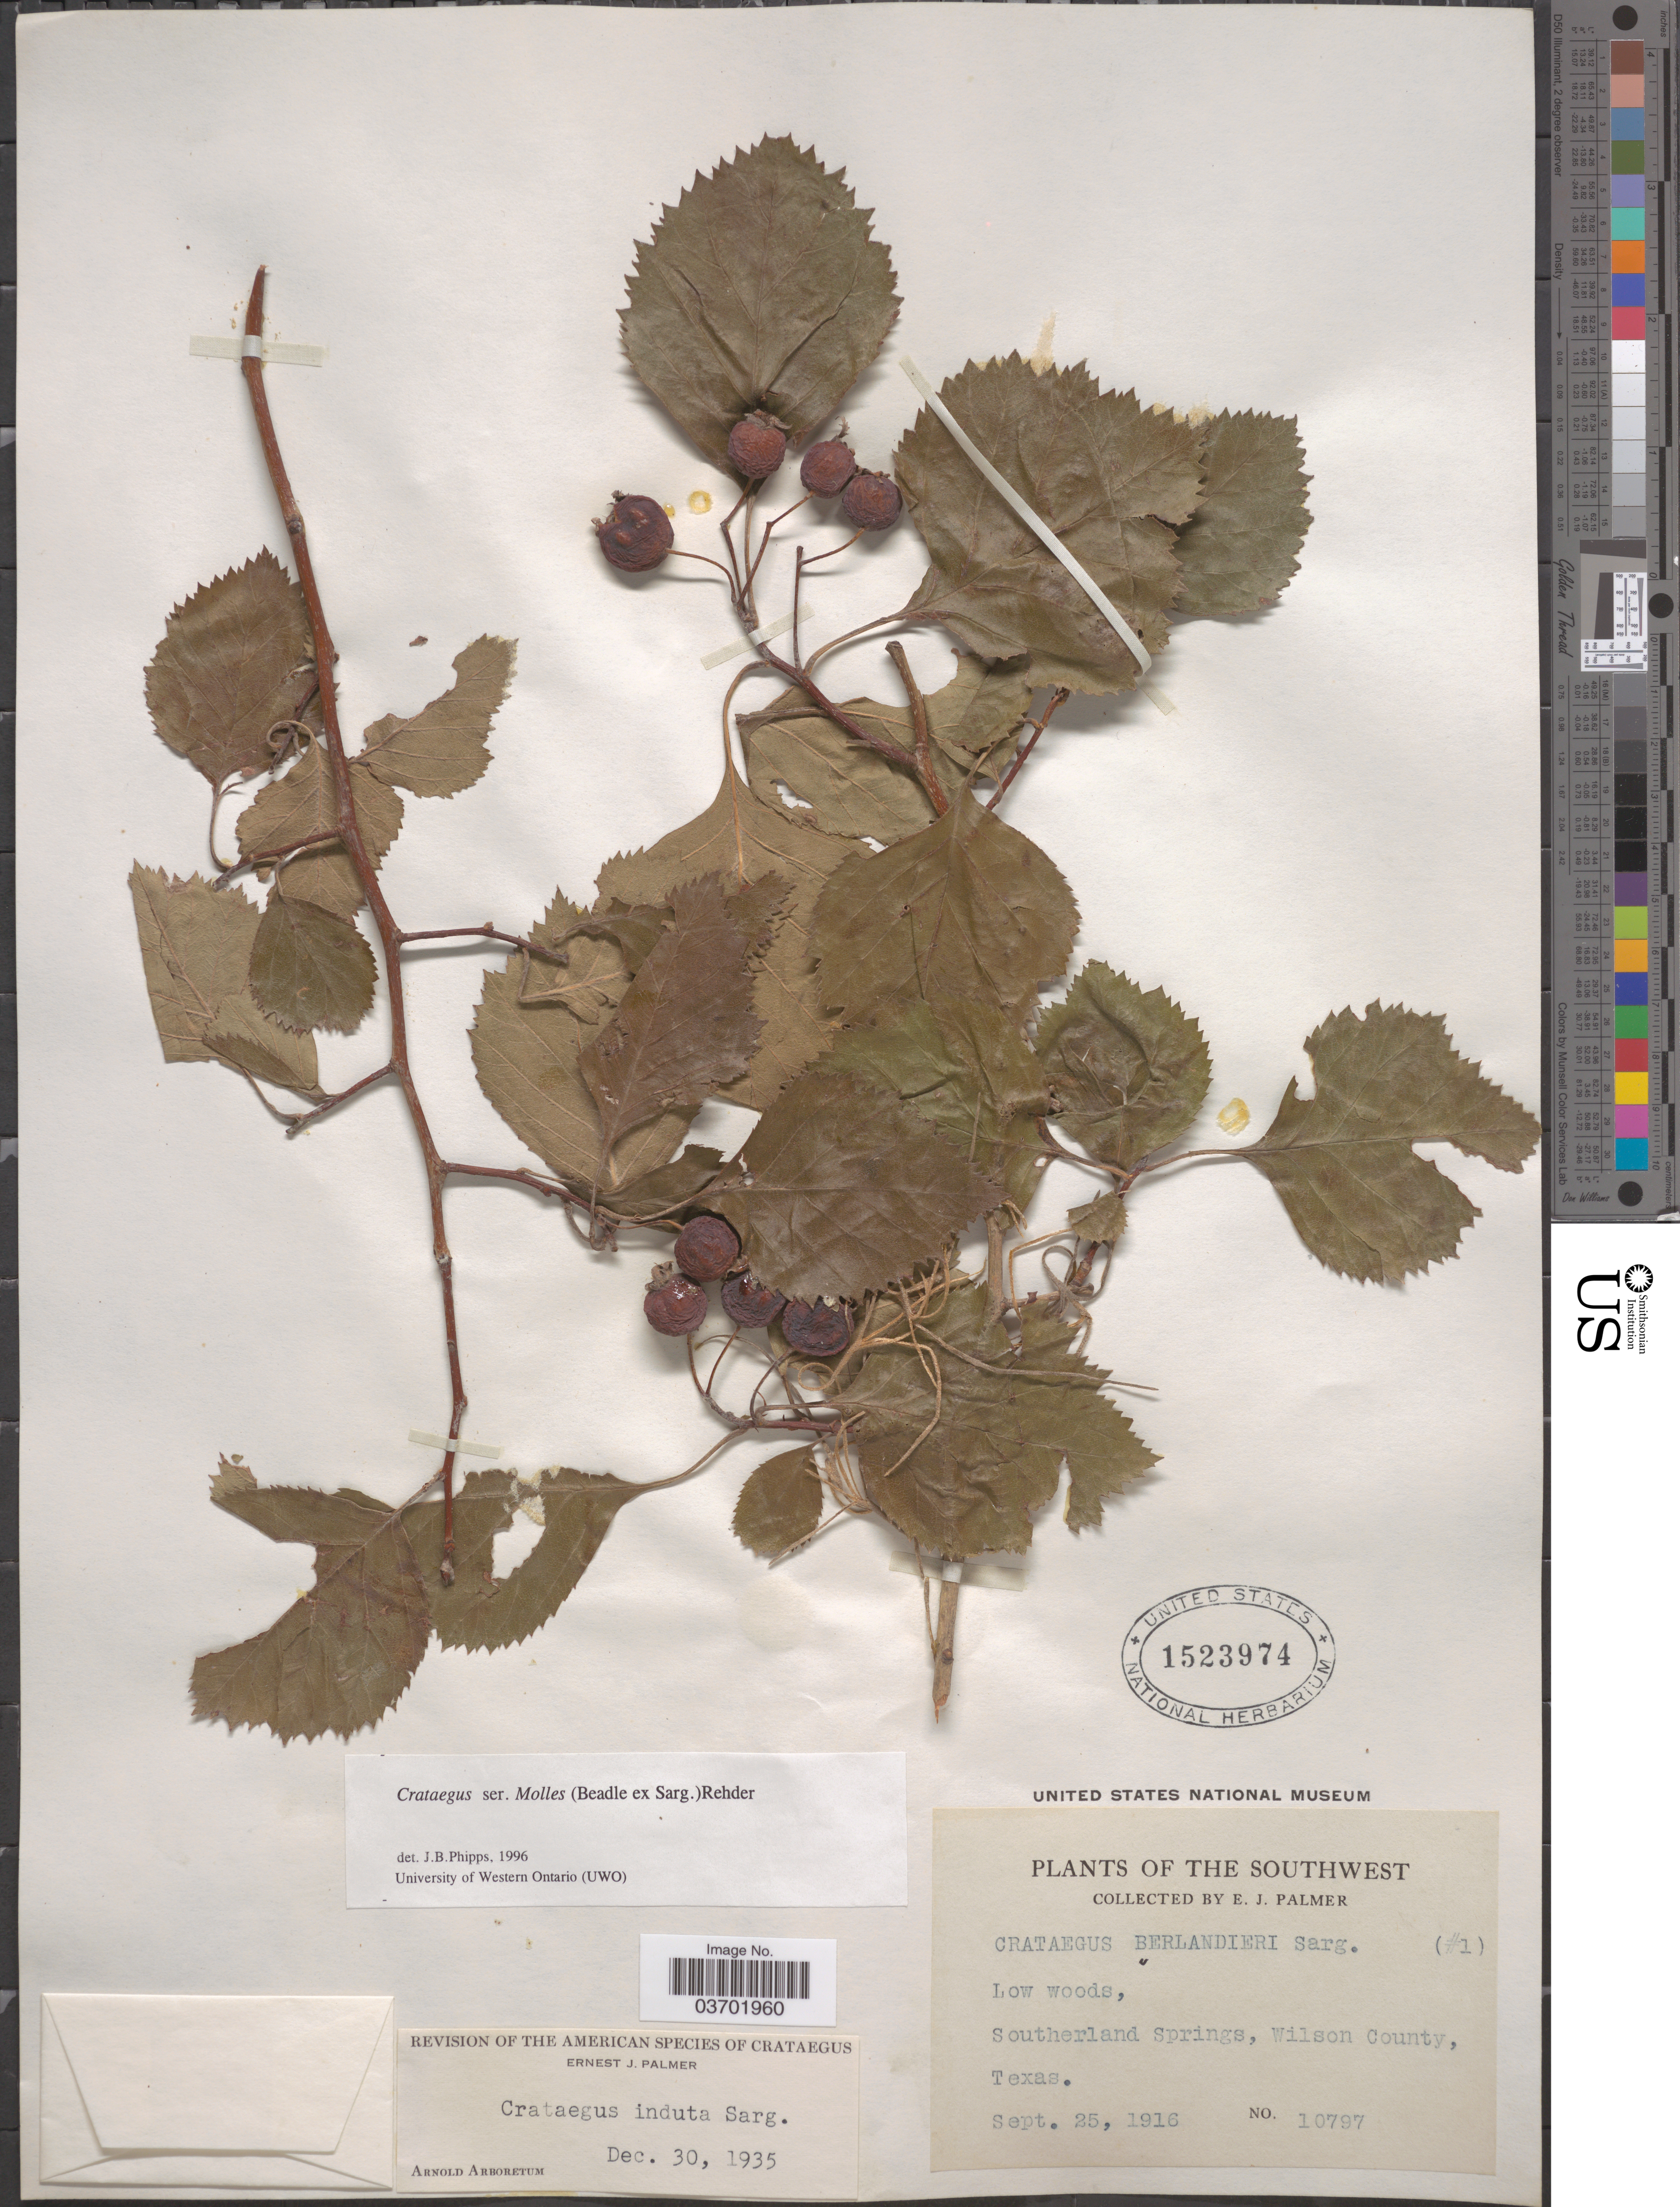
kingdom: Plantae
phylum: Tracheophyta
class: Magnoliopsida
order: Rosales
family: Rosaceae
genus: Crataegus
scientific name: Crataegus texana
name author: Buckley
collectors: E. J. Palmer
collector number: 10797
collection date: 1916-09-25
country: United States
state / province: Texas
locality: Southwest. Southerland Springs, Wilson County.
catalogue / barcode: US 1523974